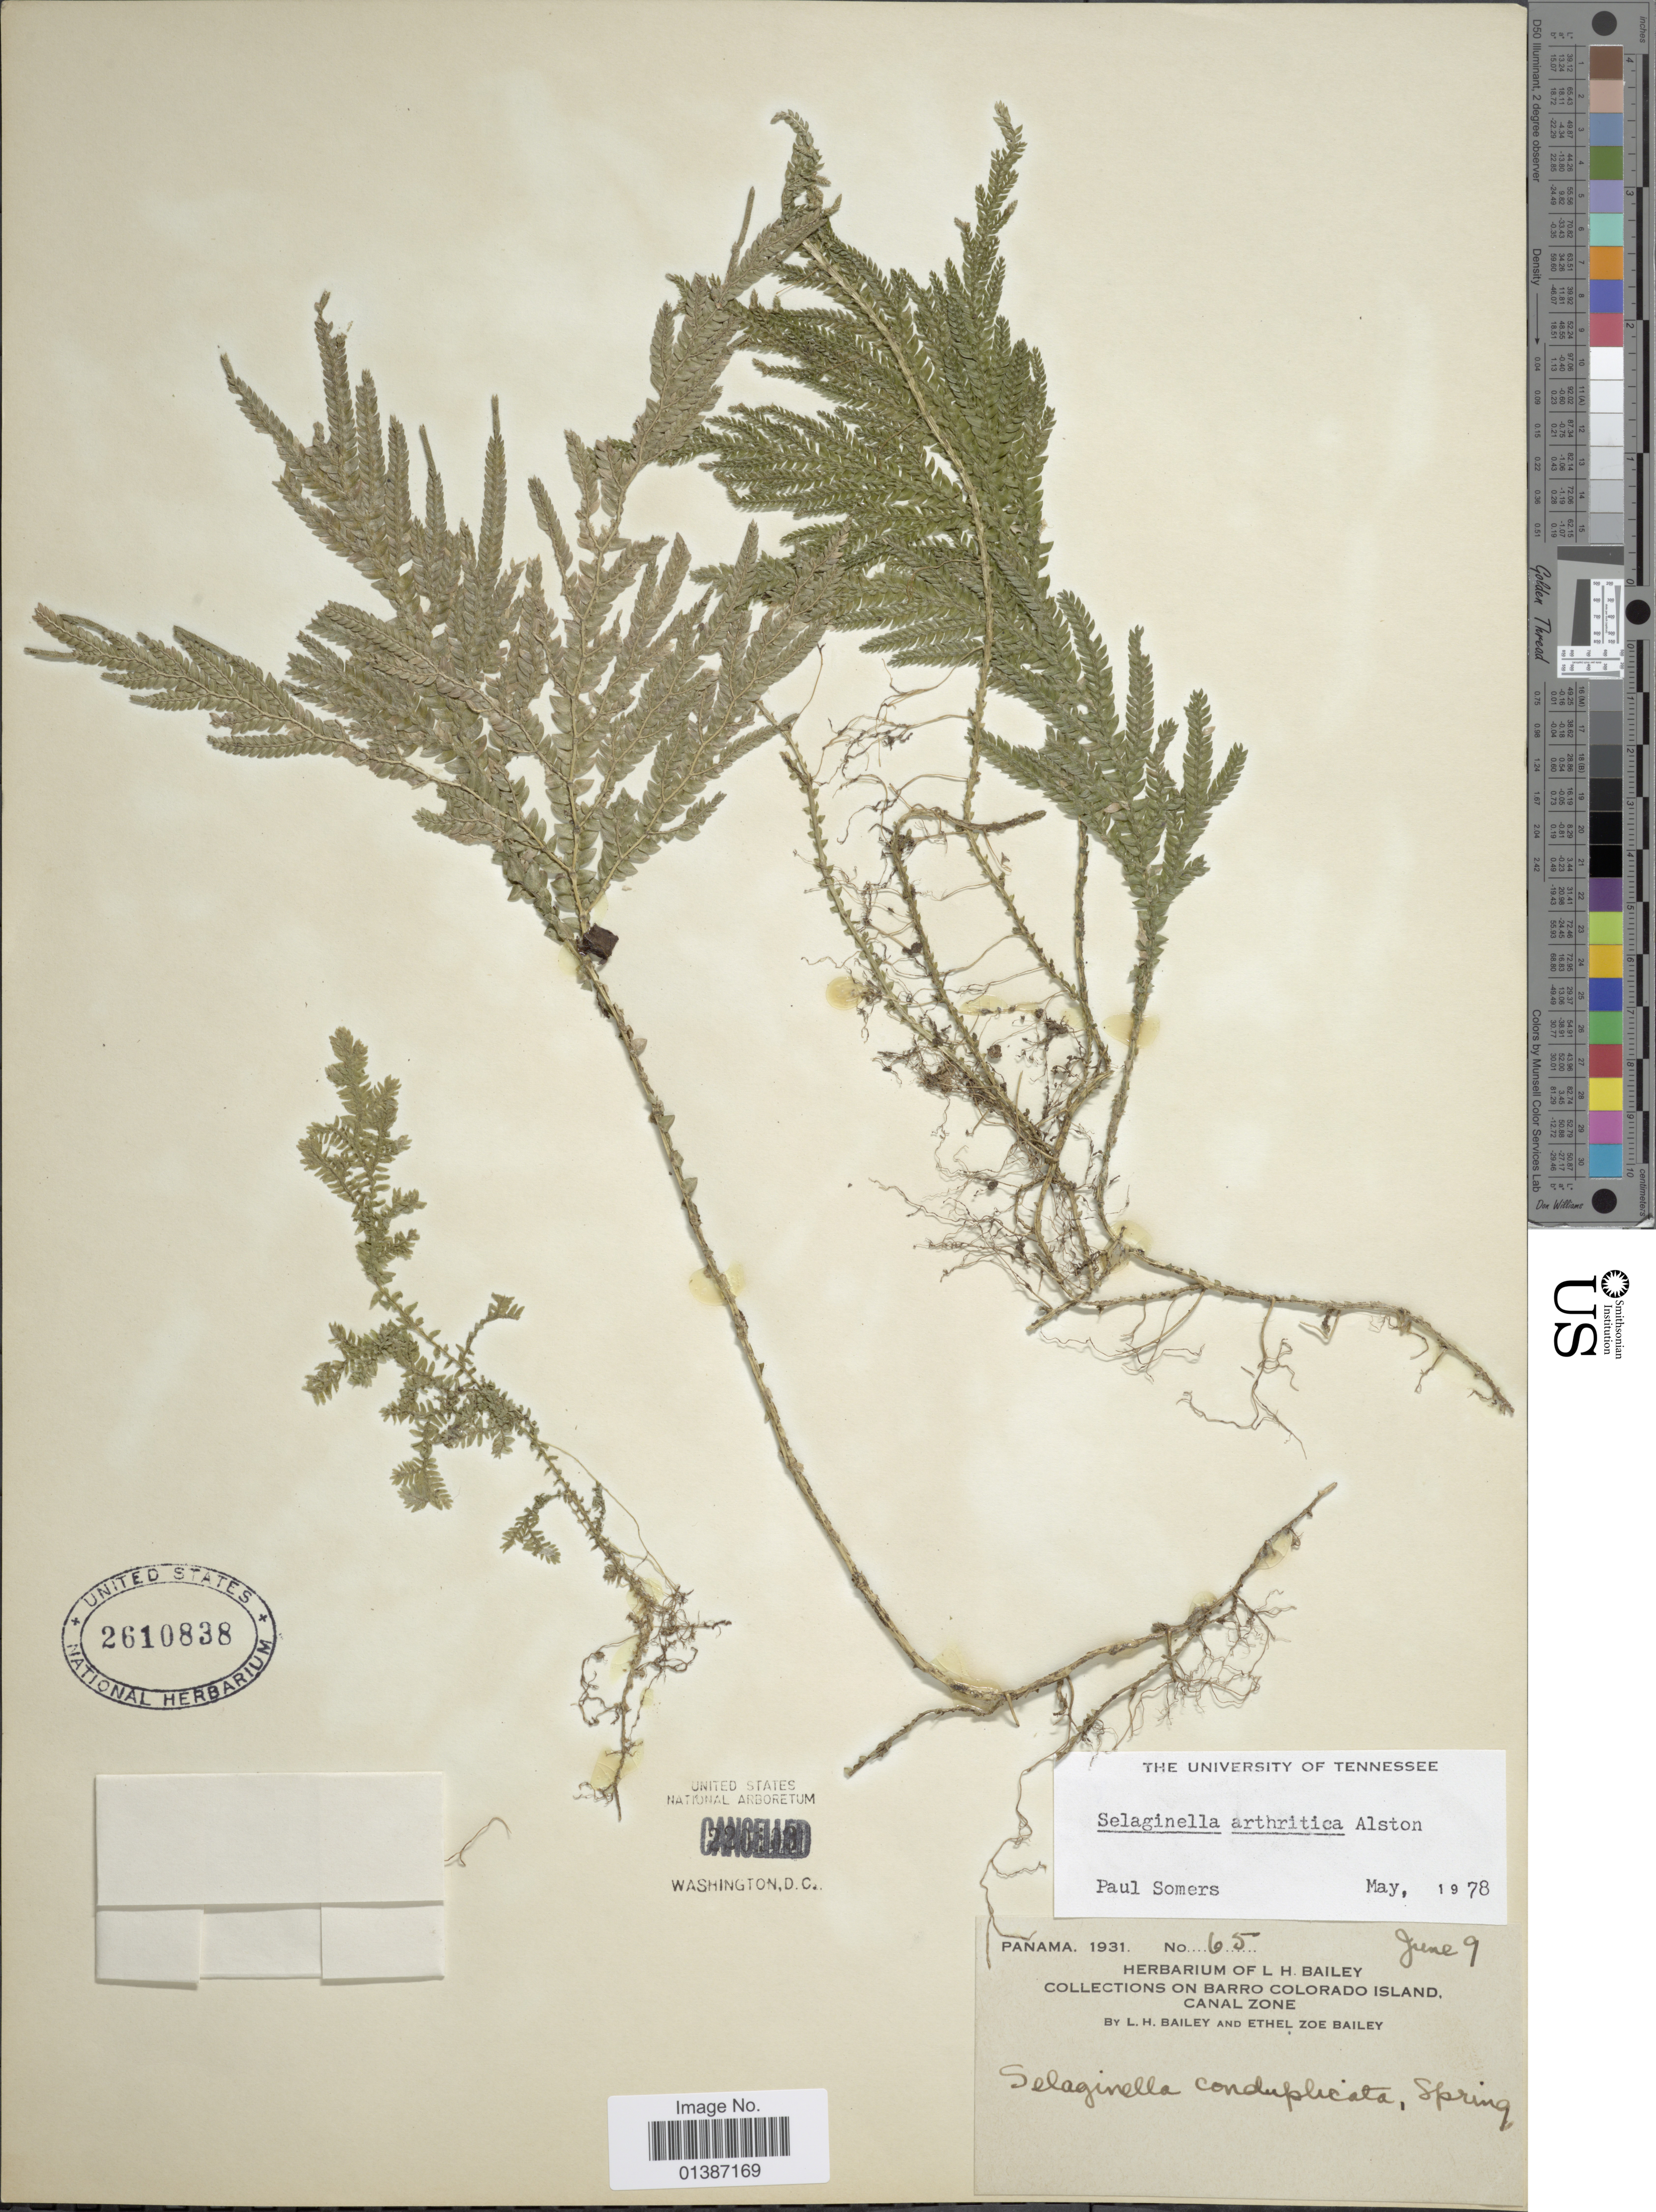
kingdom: Plantae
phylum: Tracheophyta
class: Lycopodiopsida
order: Selaginellales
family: Selaginellaceae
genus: Selaginella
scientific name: Selaginella arthritica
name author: Alston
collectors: L. H. Bailey & E. Z. Bailey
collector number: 65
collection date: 1931-06-09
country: Panama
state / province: Panamá Oeste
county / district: Canal Zone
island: Barro Colorado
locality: On Barro Colorado Island, Canal Zone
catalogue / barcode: US 2610838